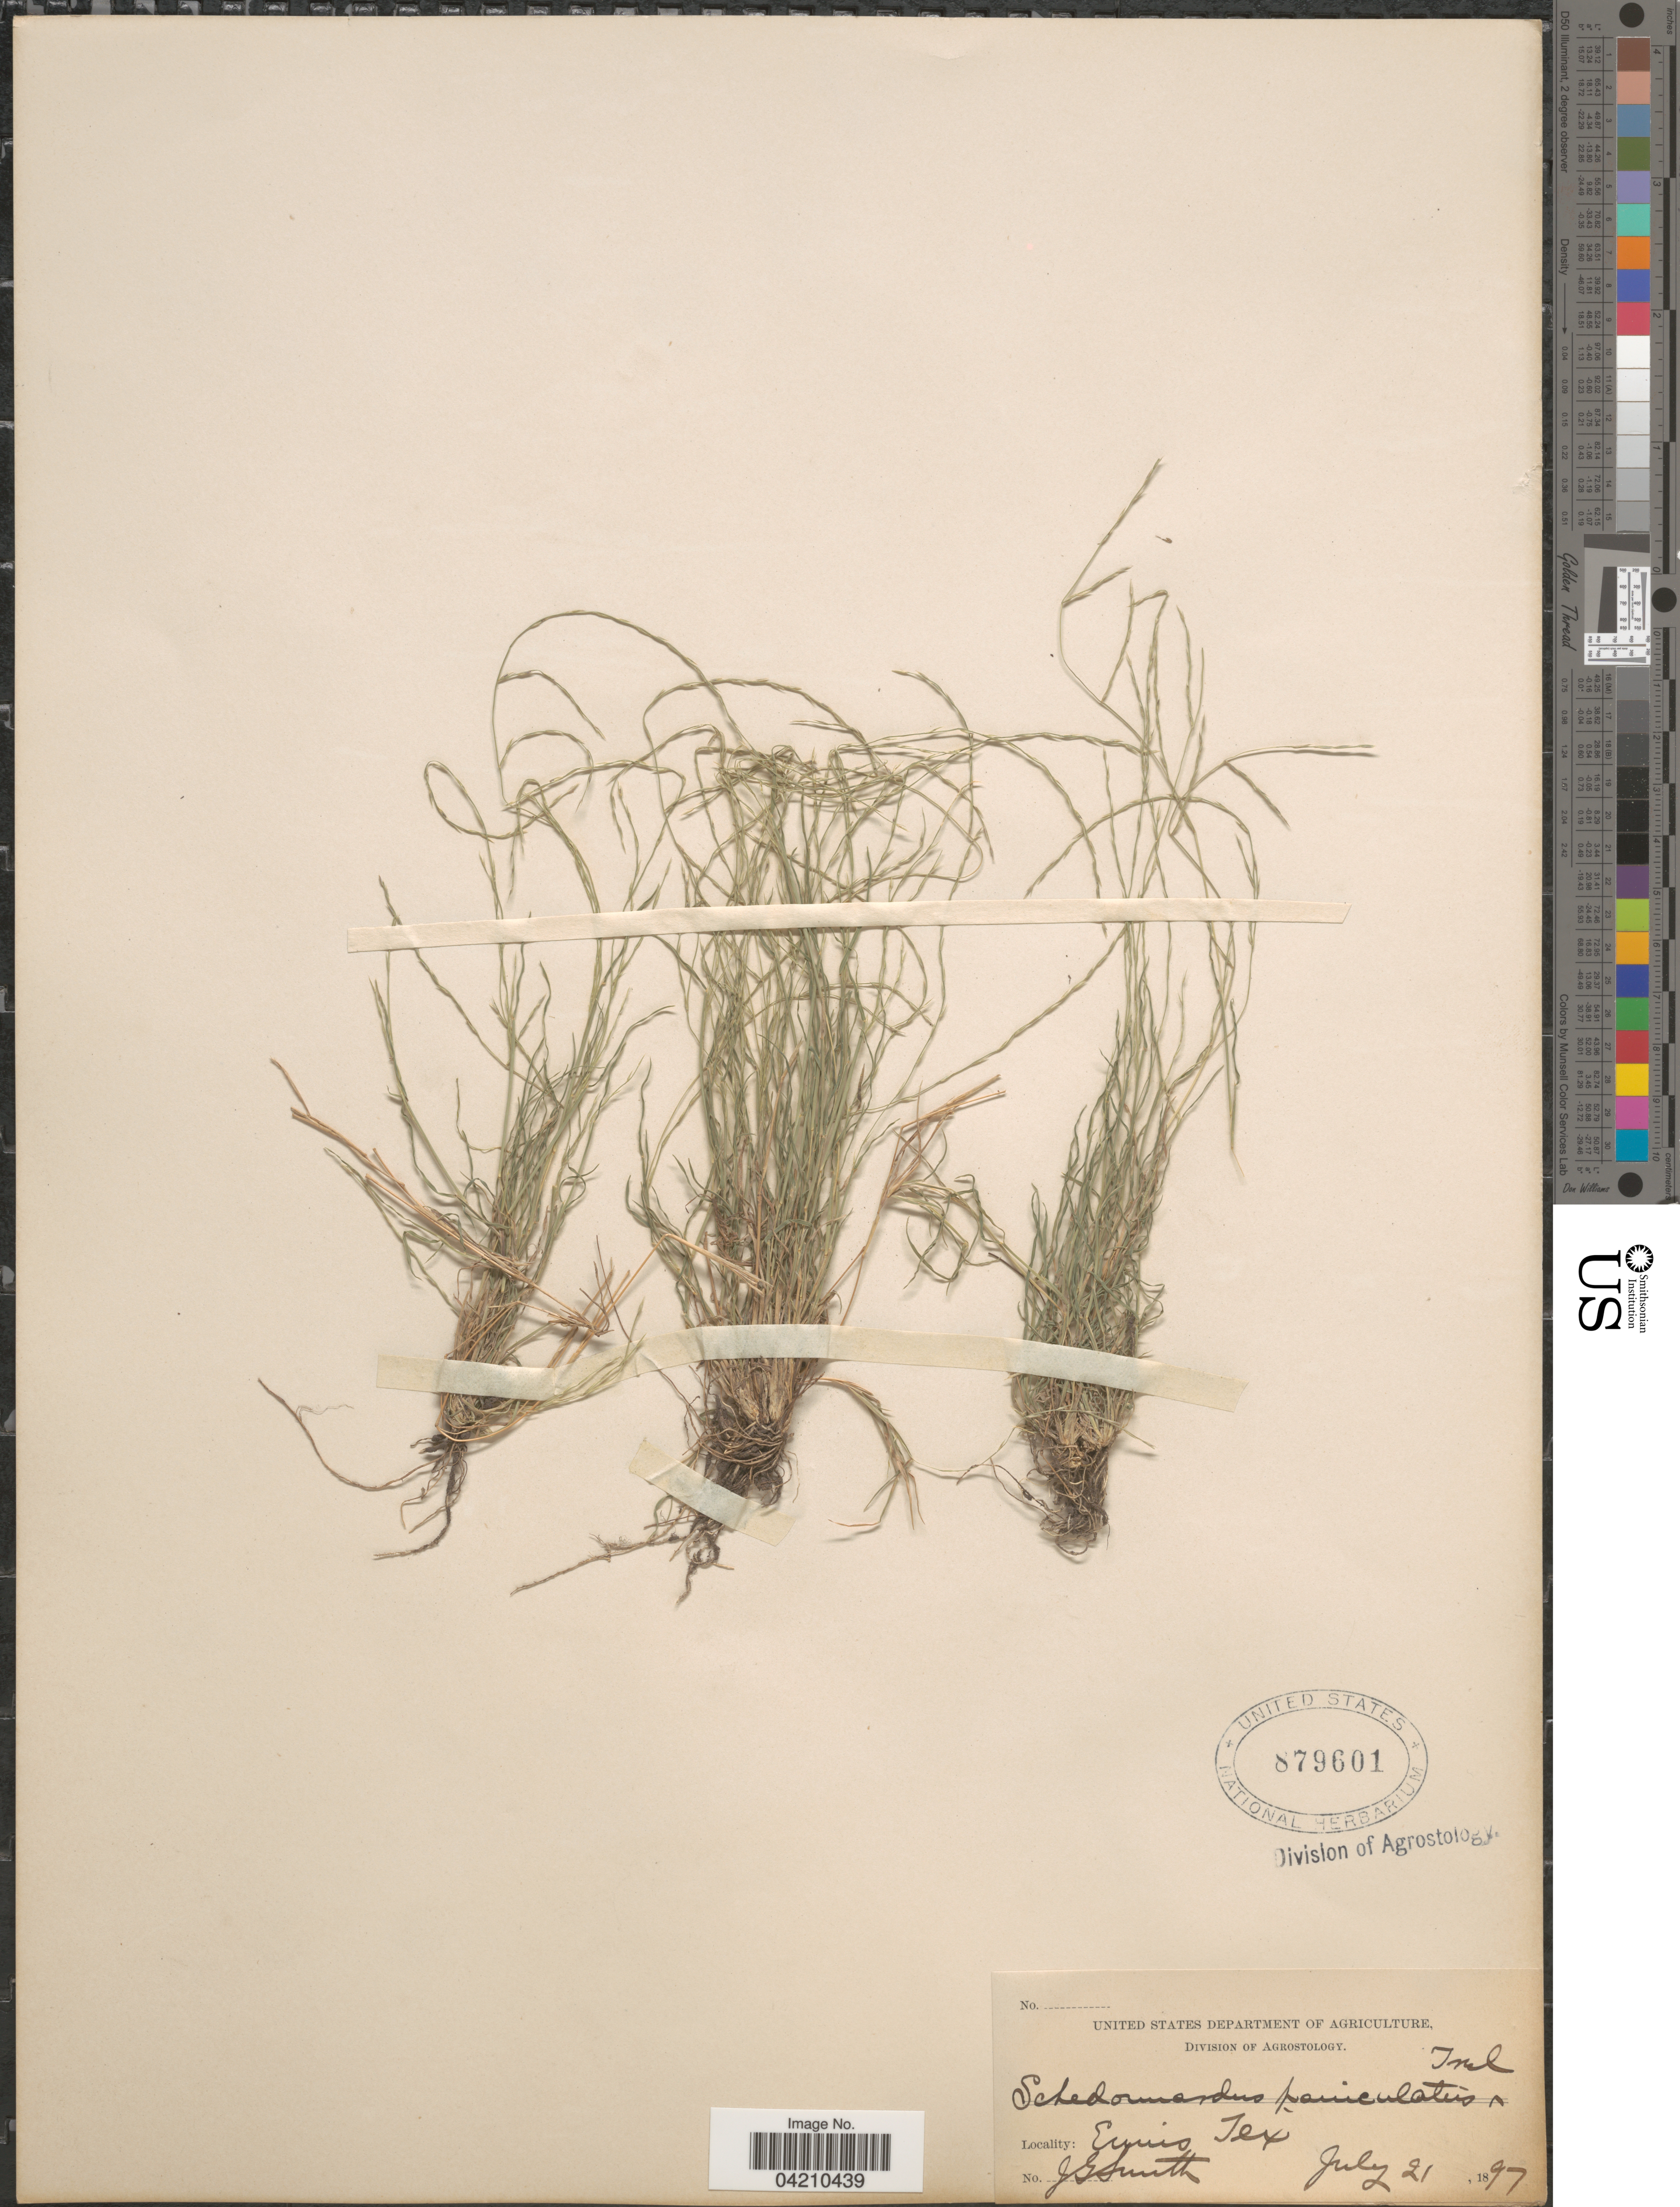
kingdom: Plantae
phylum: Tracheophyta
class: Liliopsida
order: Poales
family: Poaceae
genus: Muhlenbergia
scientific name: Muhlenbergia paniculata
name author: (Nutt.) Columbus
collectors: J. G. Smith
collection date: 1897-07-21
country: United States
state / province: Texas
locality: Ennis.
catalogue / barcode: US 879601